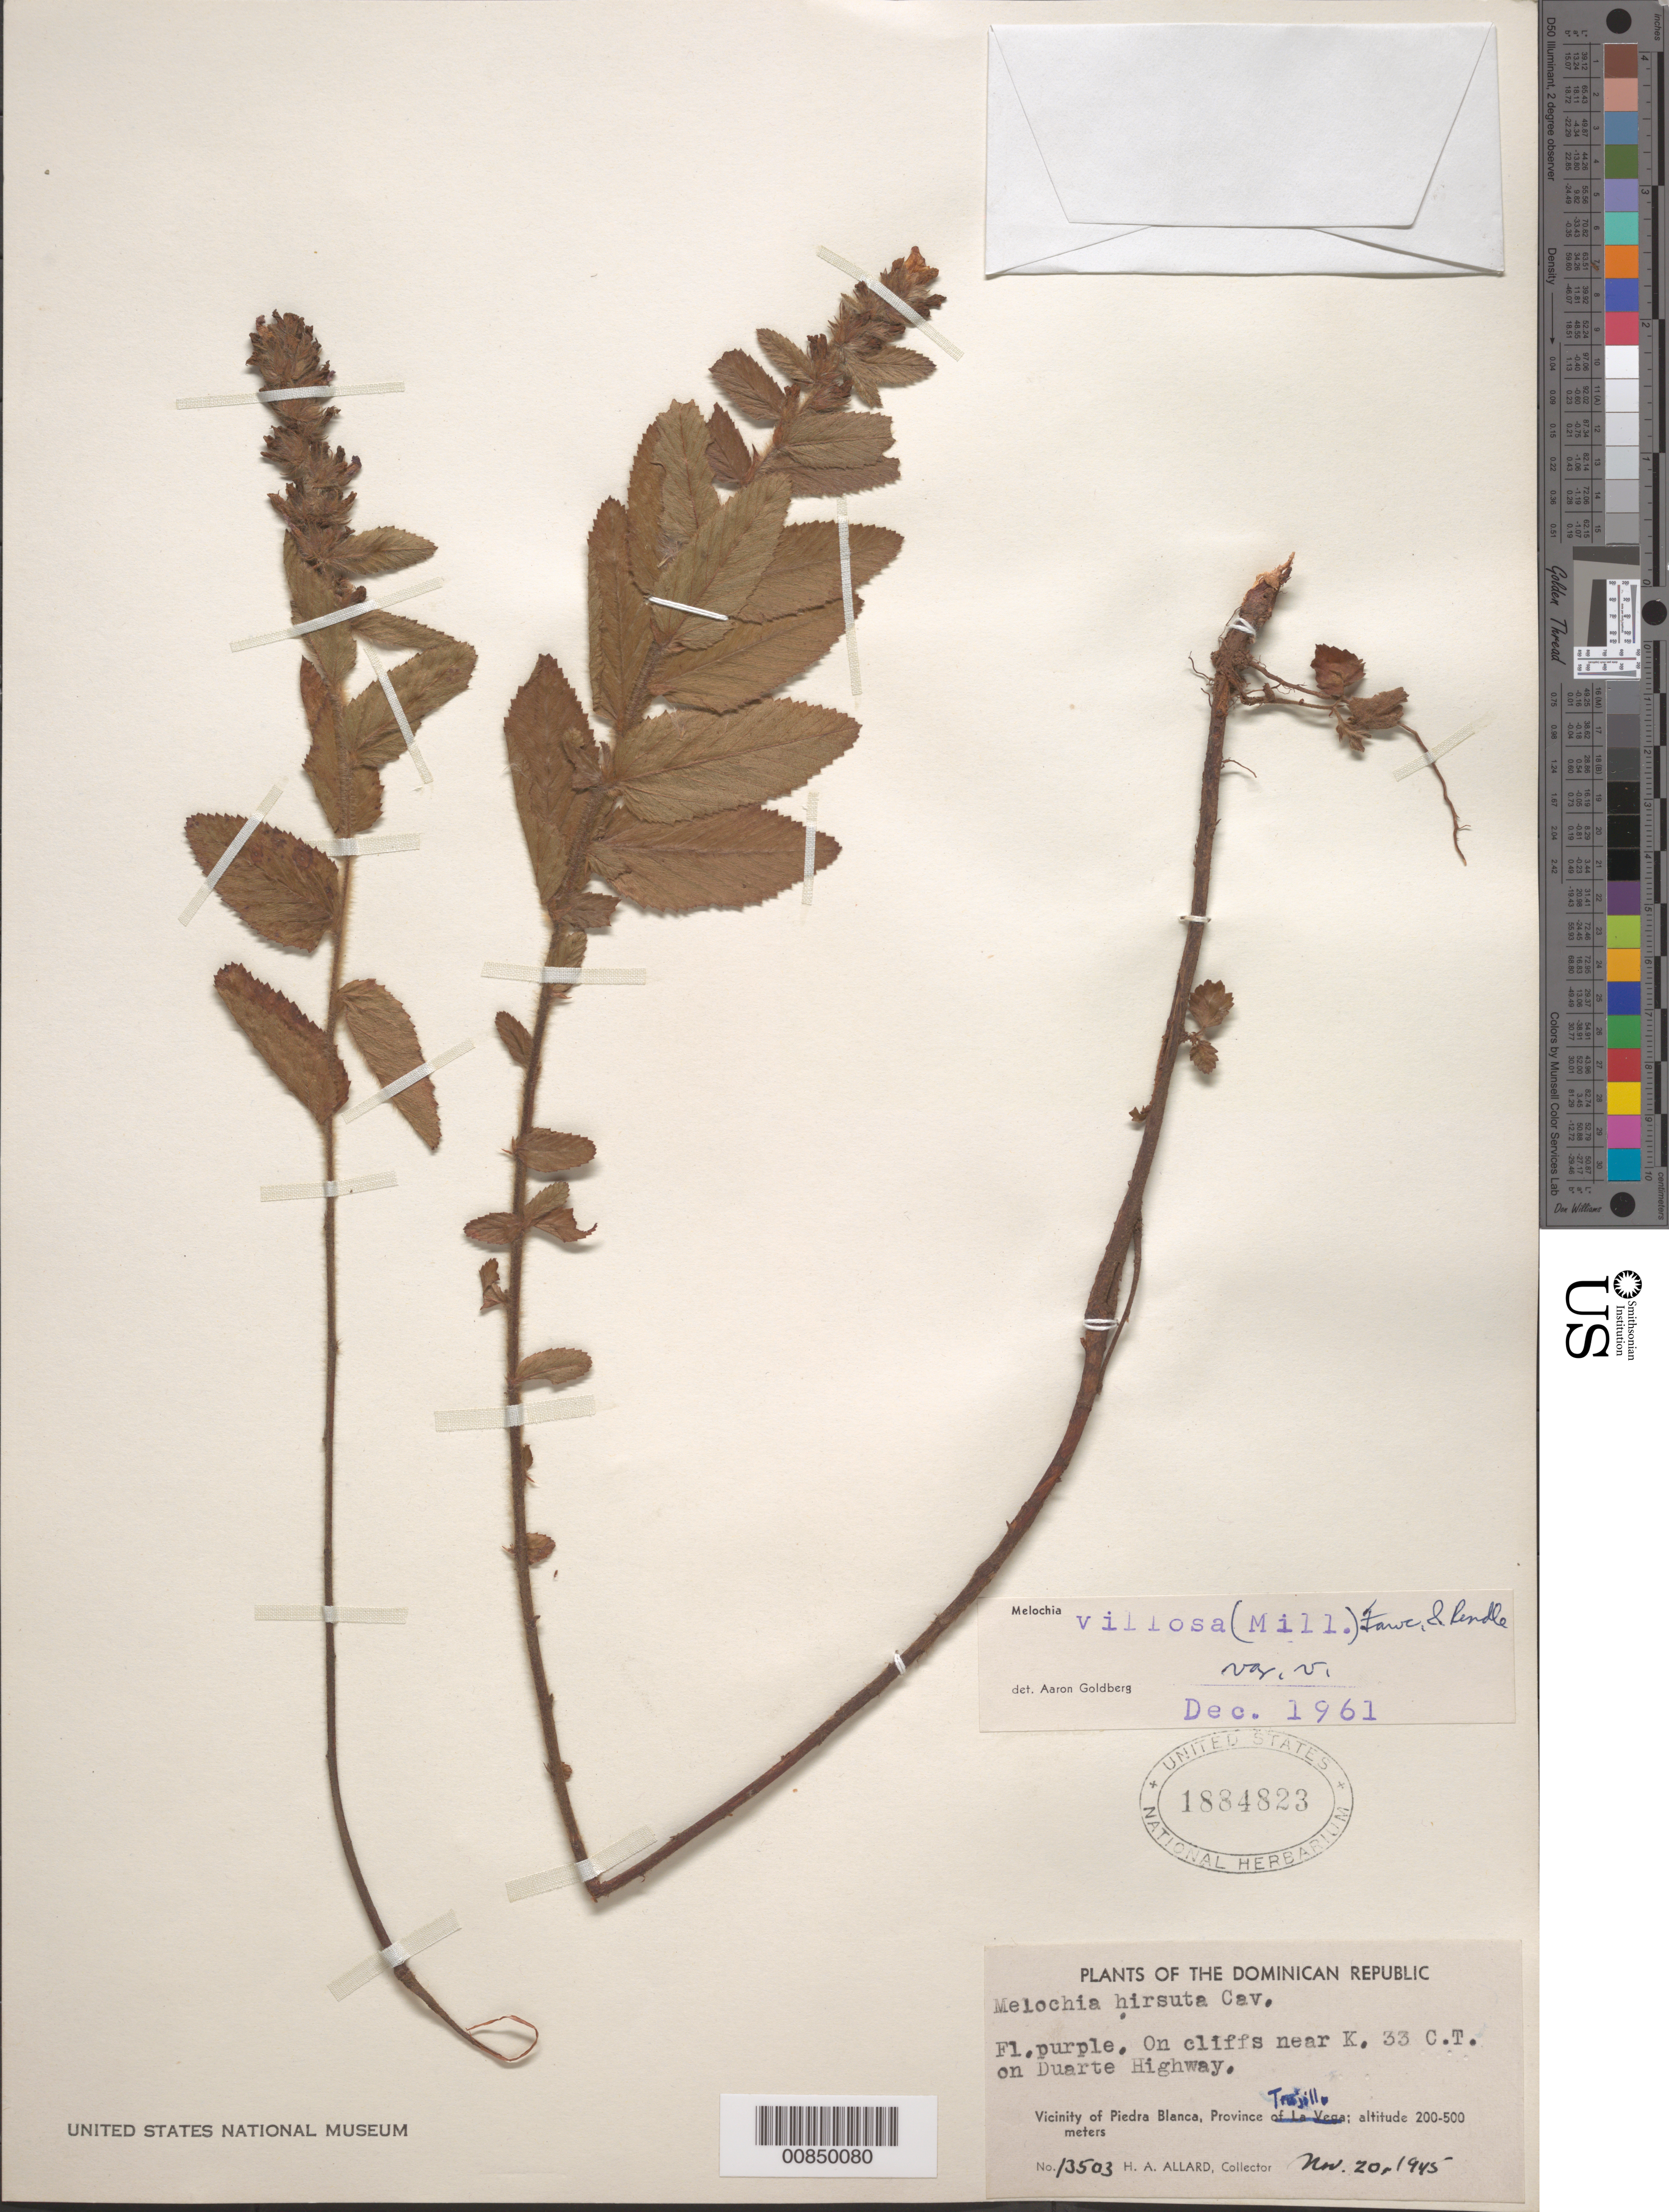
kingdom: Plantae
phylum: Tracheophyta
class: Magnoliopsida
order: Malvales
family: Malvaceae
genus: Melochia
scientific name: Melochia spicata var. spicata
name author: (L.) Fryxell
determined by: Dorr, L. J., (BOT), Smithsonian Institution - National Museum of Natural History (UNITED STATES)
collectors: H. A. Allard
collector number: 13503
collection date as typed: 20 Nov 1945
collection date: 1945-11-20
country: Dominican Republic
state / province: San Cristobal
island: Hispaniola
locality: Vicinity of Piedra Blanca, near K. 33 C.T. on Duarte Highway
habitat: On cliffs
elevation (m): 200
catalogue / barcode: US 1884823